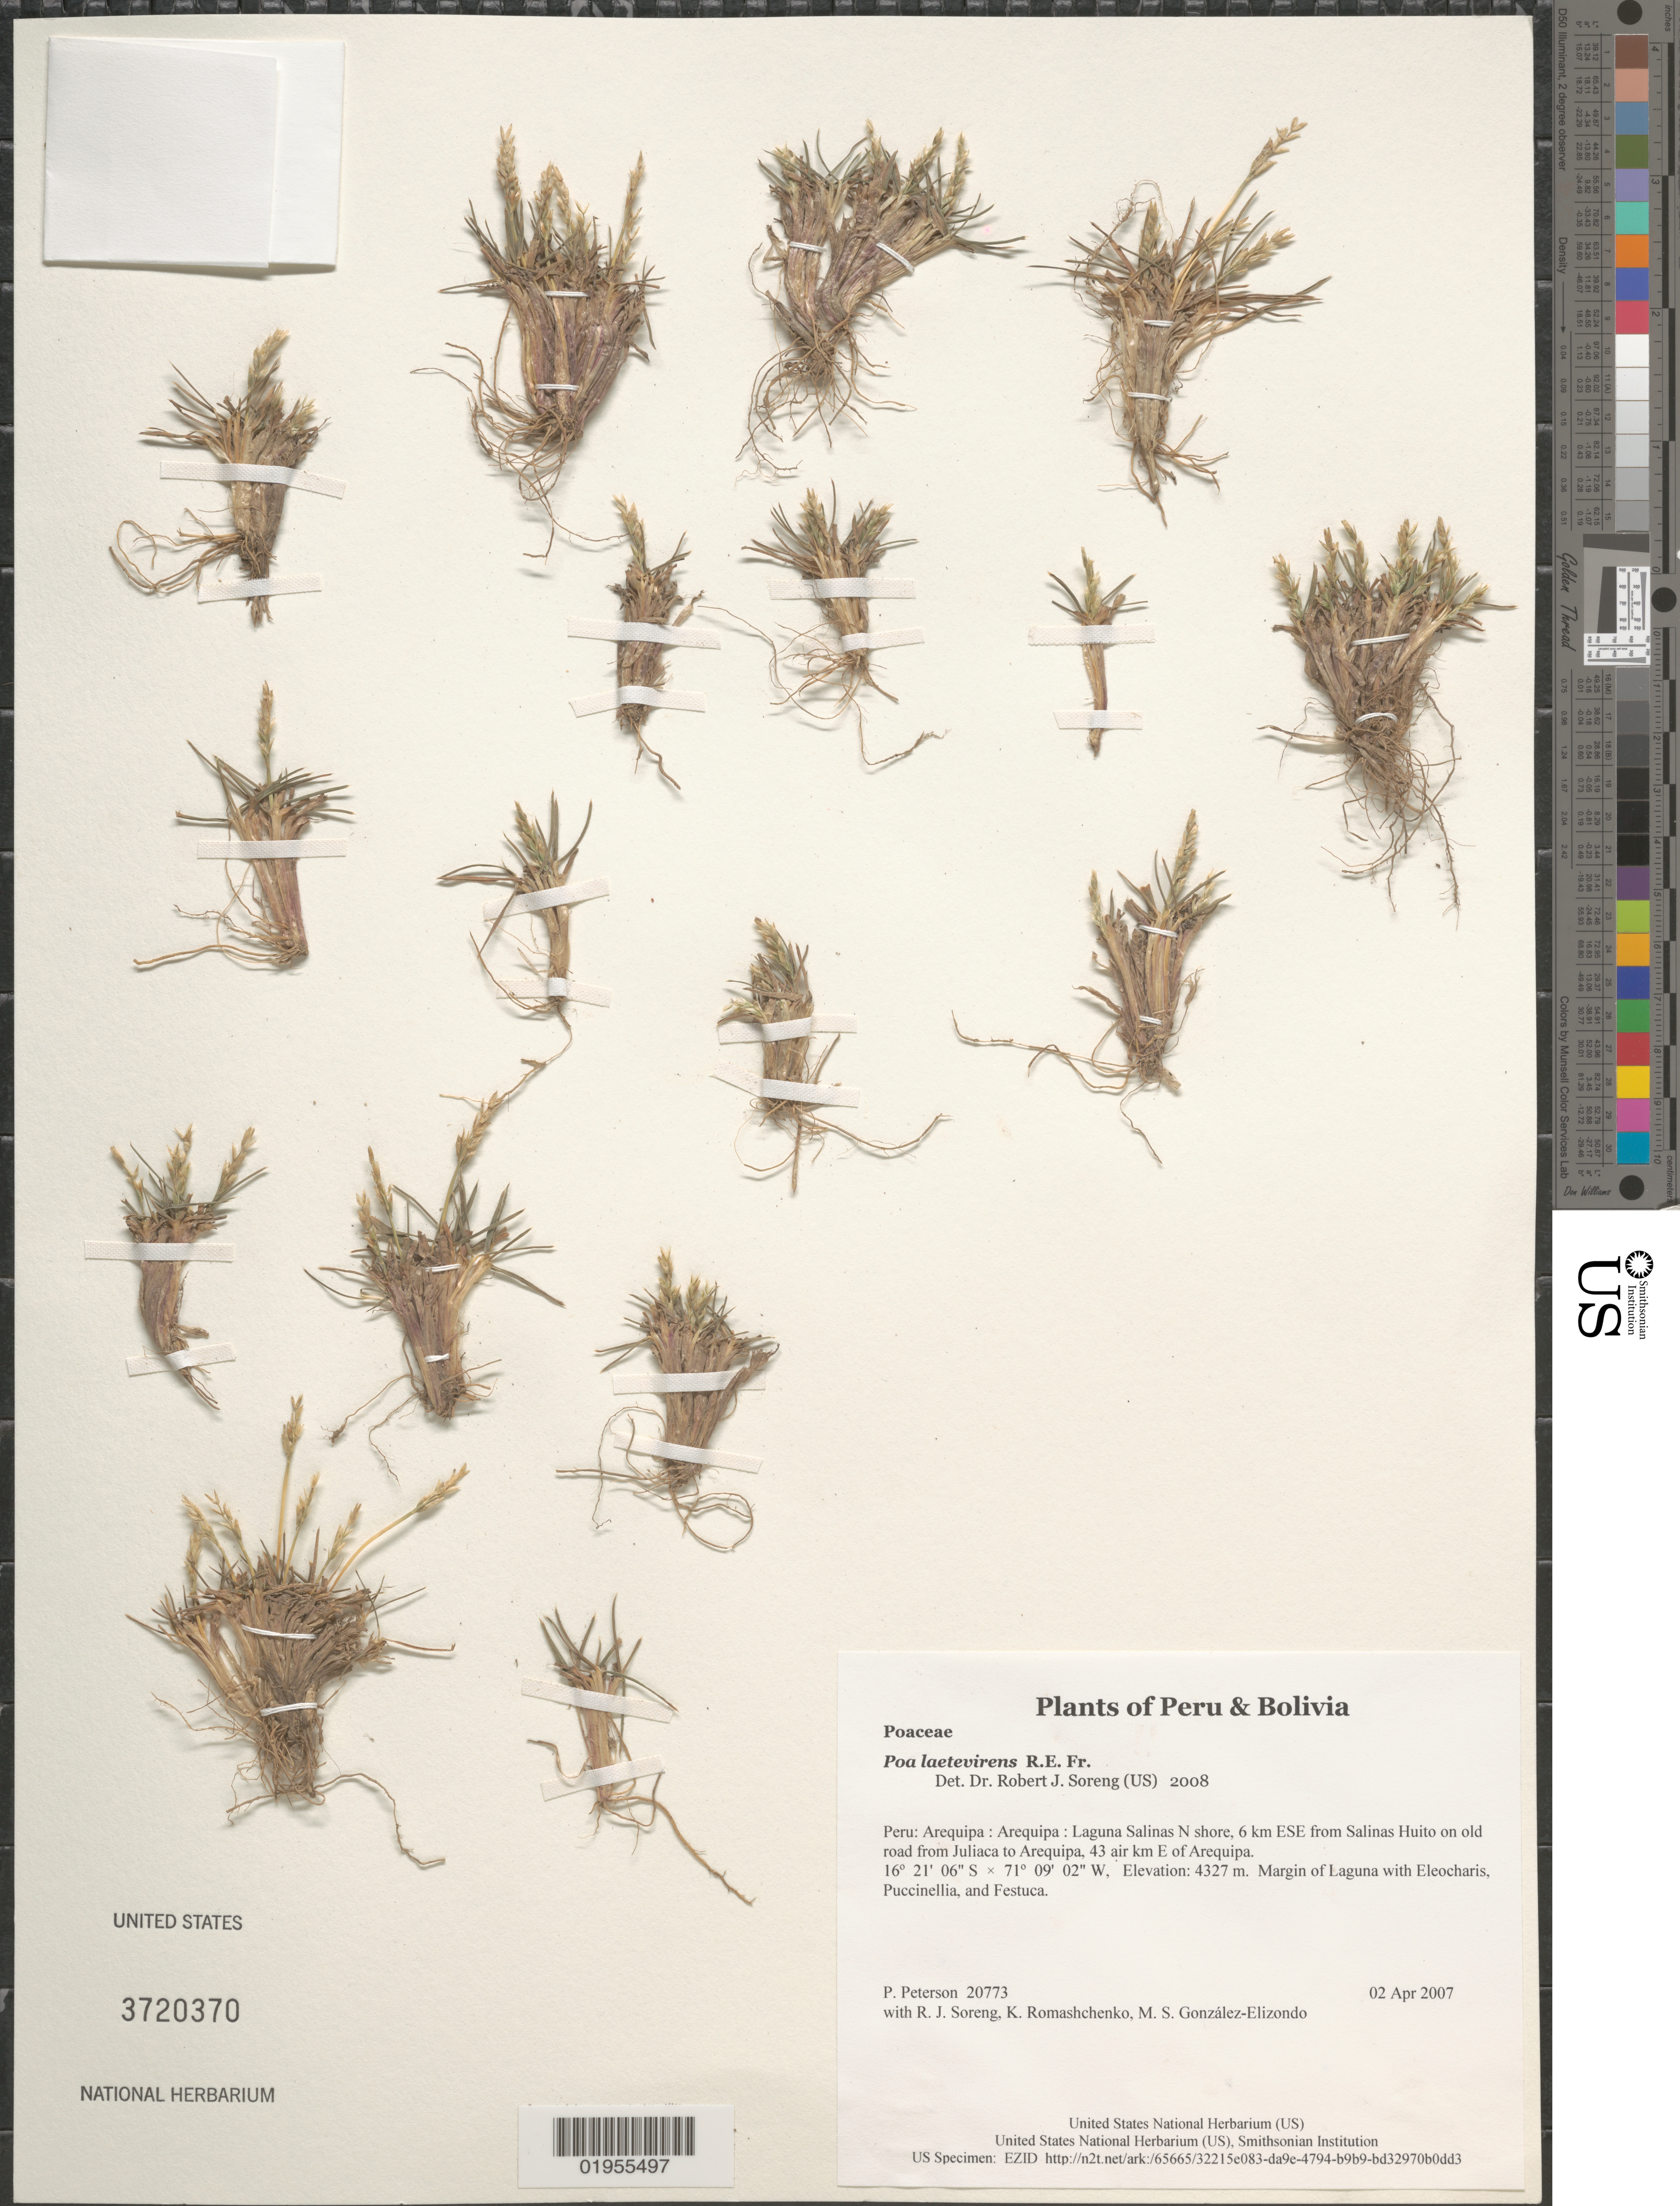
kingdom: Plantae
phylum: Tracheophyta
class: Liliopsida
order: Poales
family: Poaceae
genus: Poa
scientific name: Poa laetevirens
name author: R.E. Fr.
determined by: Soreng, Robert J., Research Associate (BOT), Smithsonian Institution - National Museum of Natural History (UNITED STATES)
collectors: P. M. Peterson, R. J. Soreng, K. Romashchenko & M. S. González-Elizondo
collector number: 20773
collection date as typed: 02 Apr 2007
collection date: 2007-04-02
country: Peru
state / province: Arequipa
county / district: Arequipa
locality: Laguna Salinas N shore, 6 km ESE from Salinas Huito on old road from Juliaca to Arequipa, 43 air km E of Arequipa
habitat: Margin of Laguna with Eleocharis, Puccinellia, and Festuca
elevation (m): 4327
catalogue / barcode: US 3720370